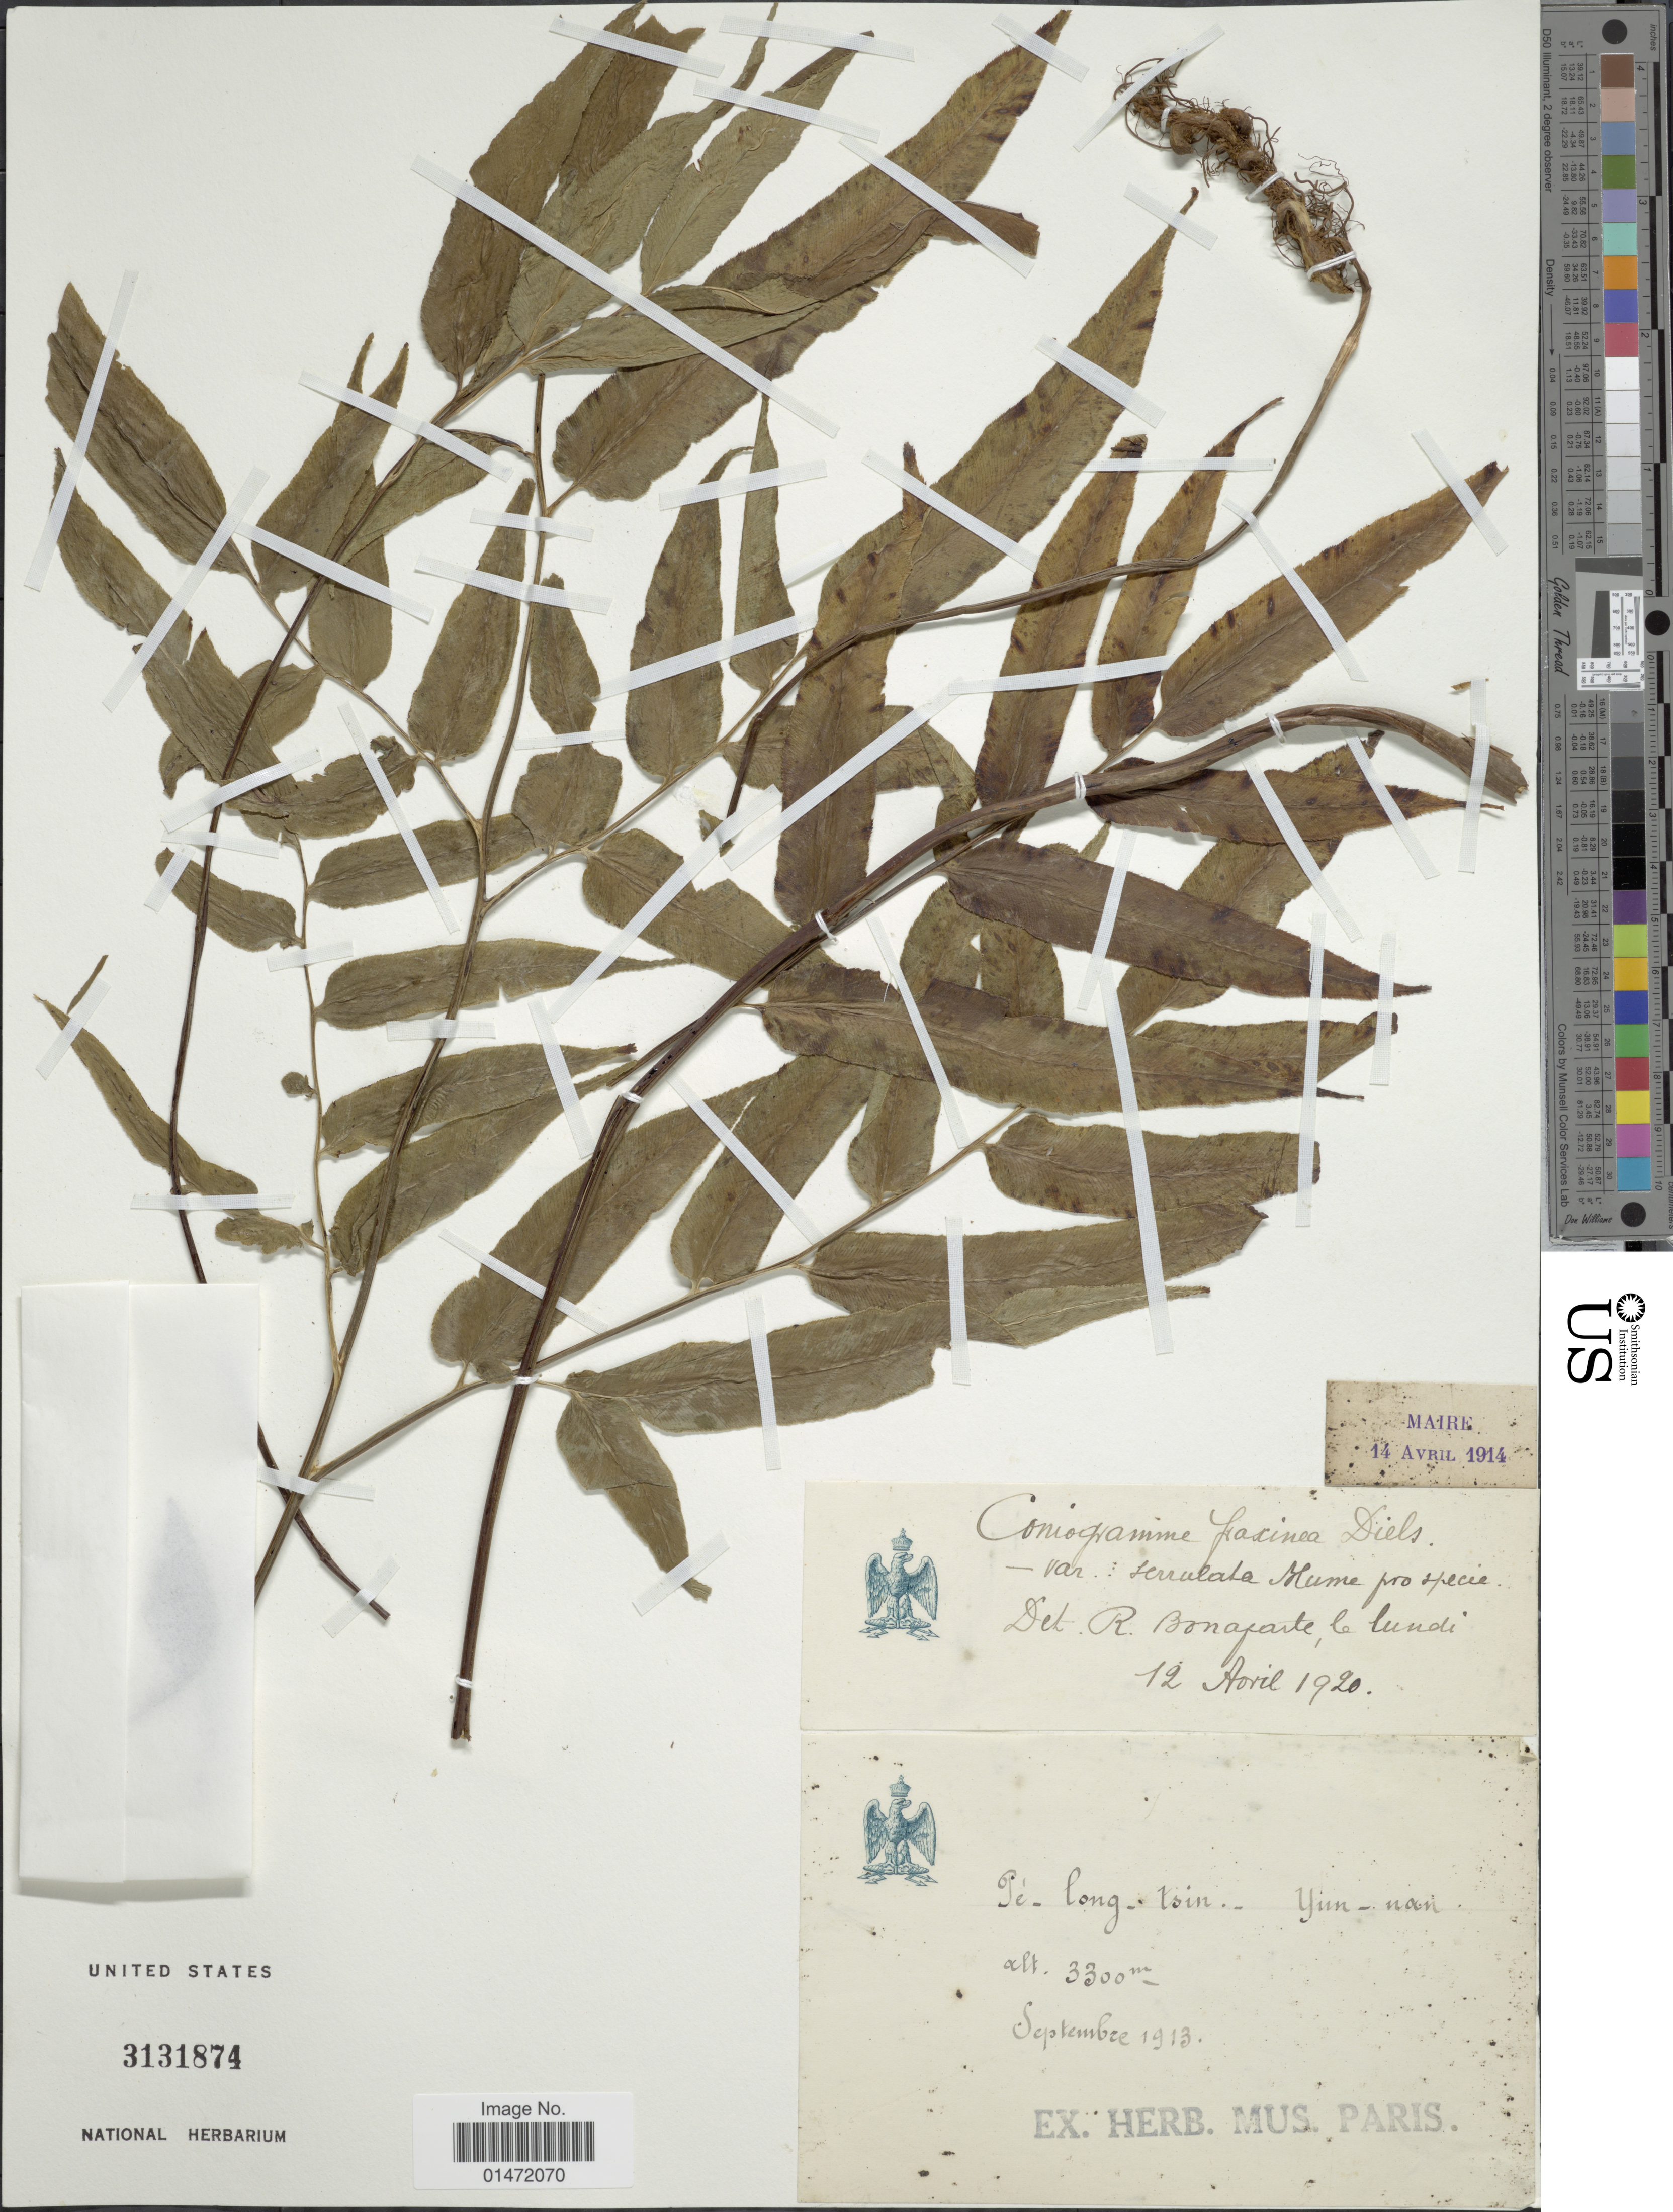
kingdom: Plantae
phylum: Tracheophyta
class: Polypodiopsida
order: Polypodiales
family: Pteridaceae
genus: Coniogramme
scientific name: Coniogramme fraxinea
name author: (D. Don) Diels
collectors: ex herb. Mus. Paris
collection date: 1913-09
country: China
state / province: Yunnan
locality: Pé-long-tsin, Yun-nai [interpreted]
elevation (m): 3300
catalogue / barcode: US 3131874